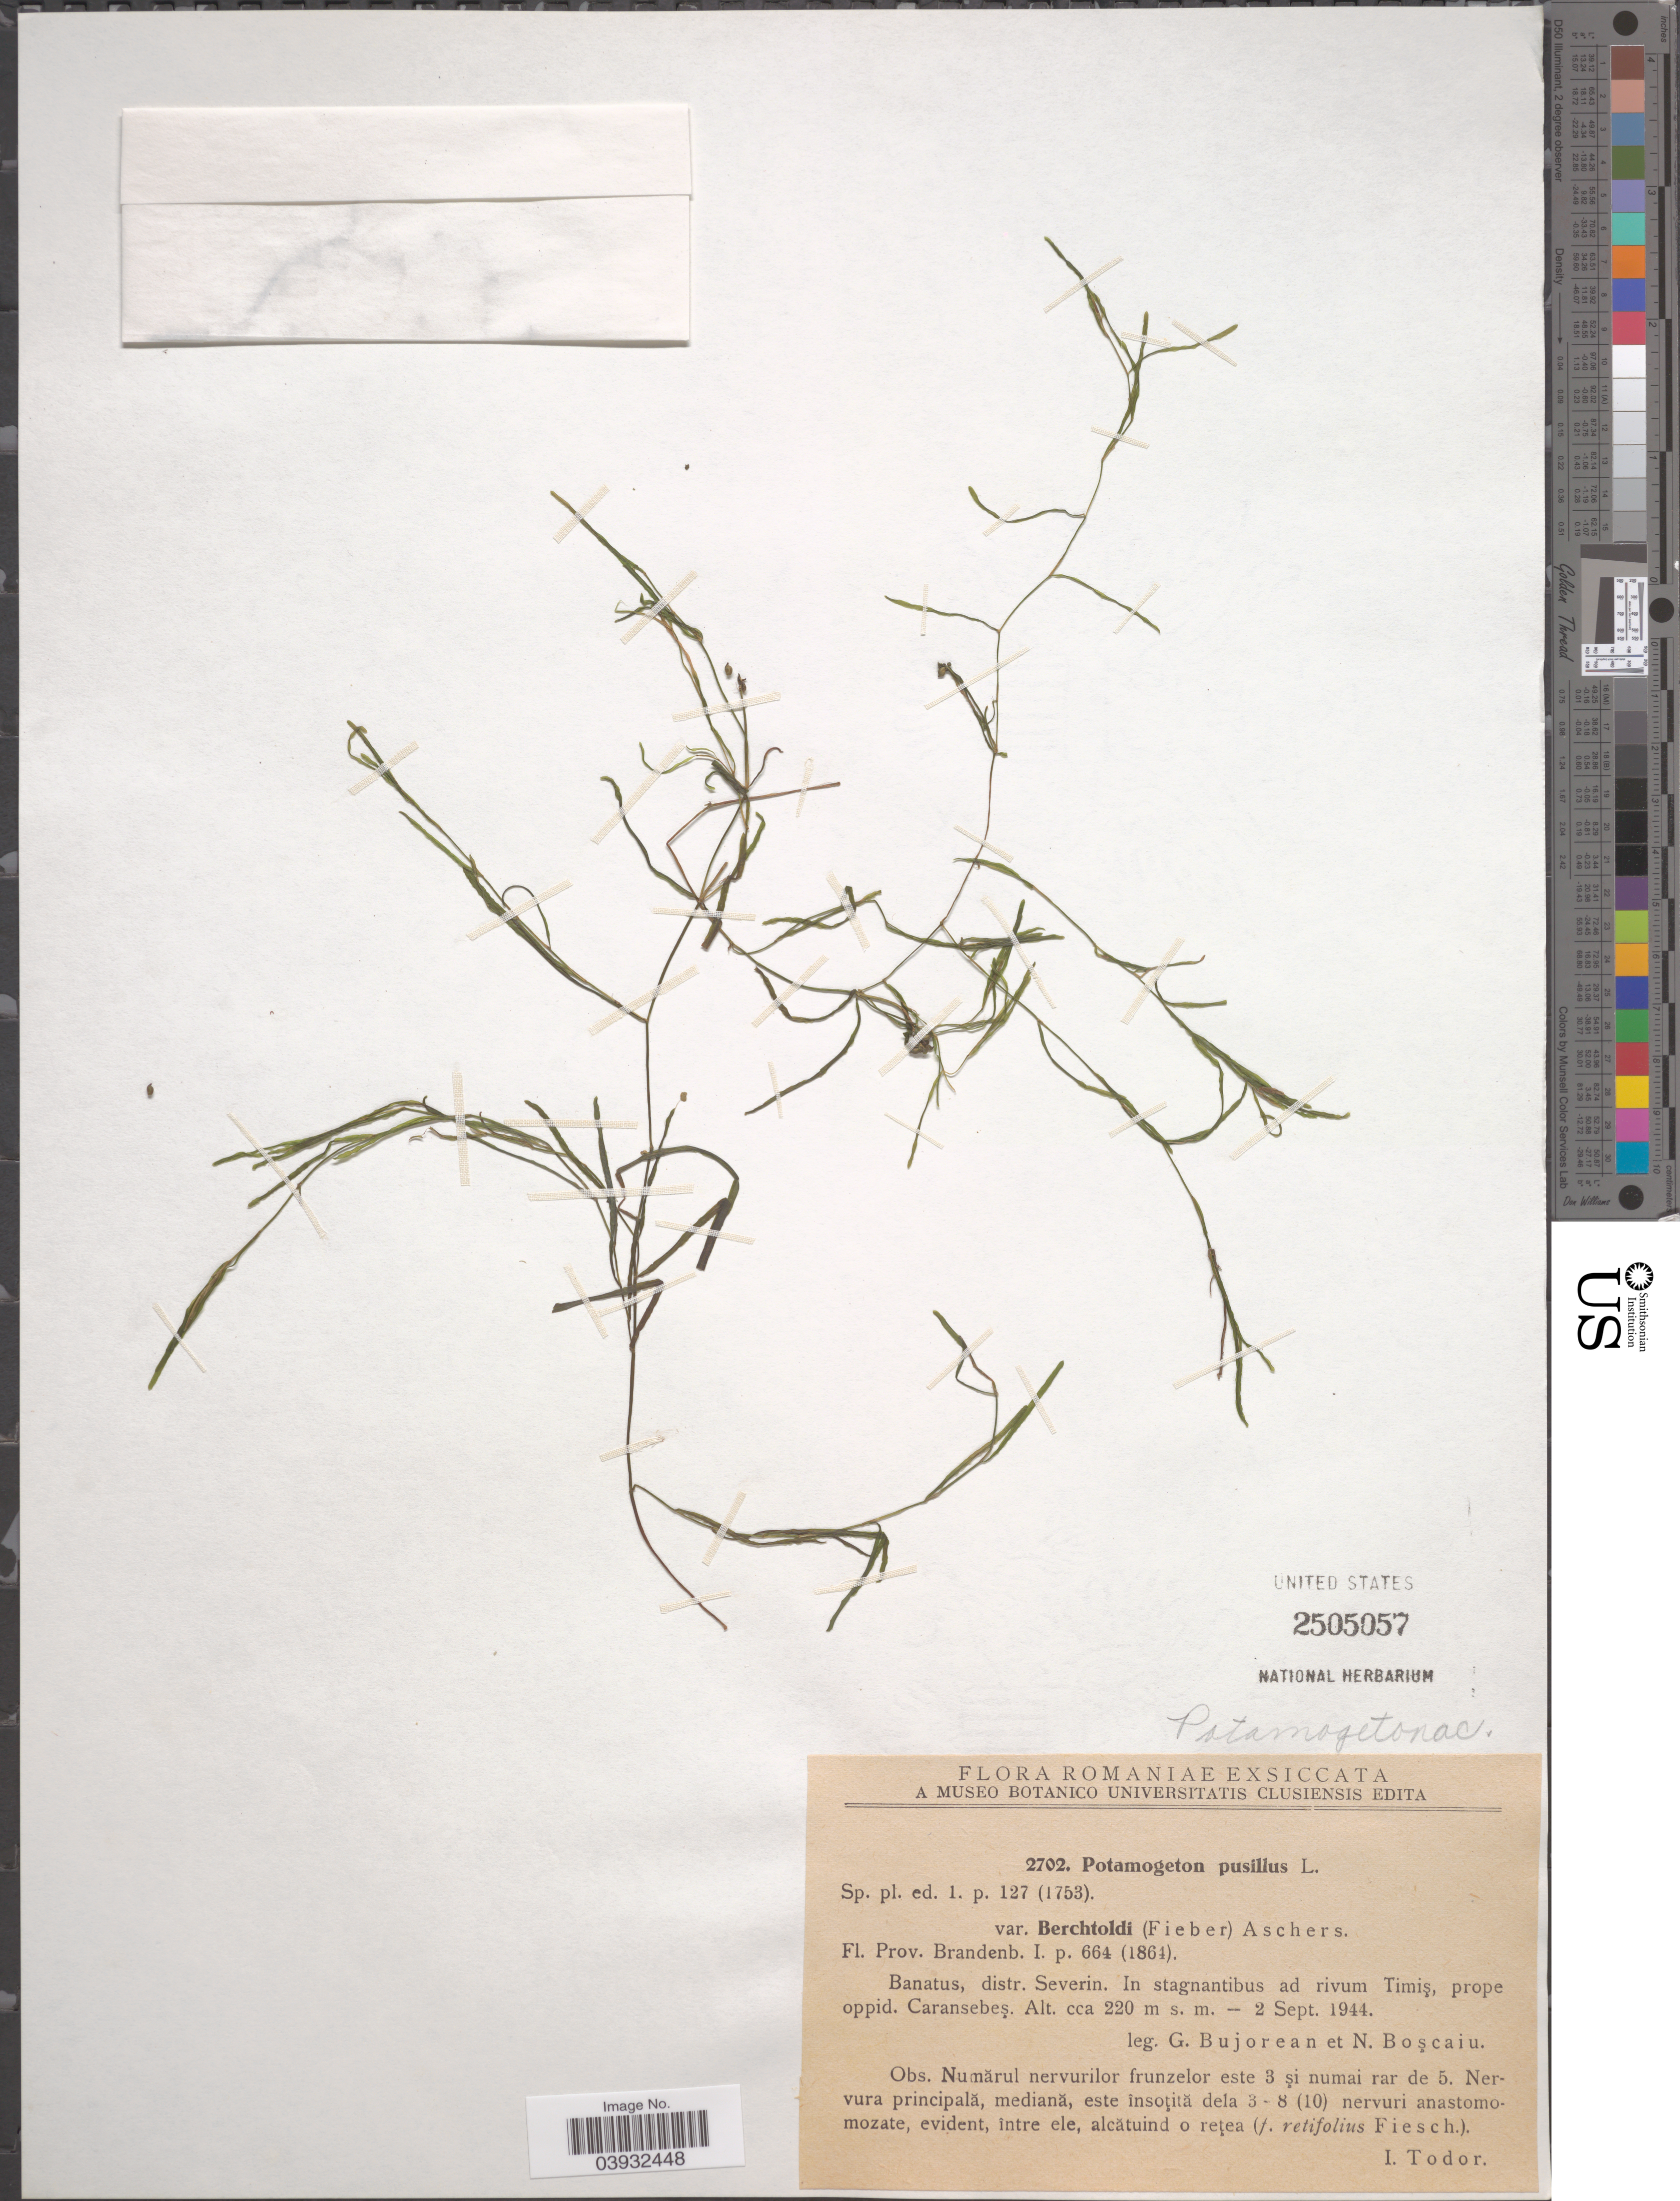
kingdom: Plantae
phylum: Tracheophyta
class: Liliopsida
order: Alismatales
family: Potamogetonaceae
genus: Potamogeton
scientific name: Potamogeton pusillus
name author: L.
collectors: G. Bujorean & Boscaiu, N.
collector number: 2702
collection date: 1944-09-02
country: Romania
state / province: Caras-Severin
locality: Banatus, distr. Severin. In stagnatibus ad rivum Timiş, prope oppid. Caransebeş.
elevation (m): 220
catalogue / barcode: US 2505057